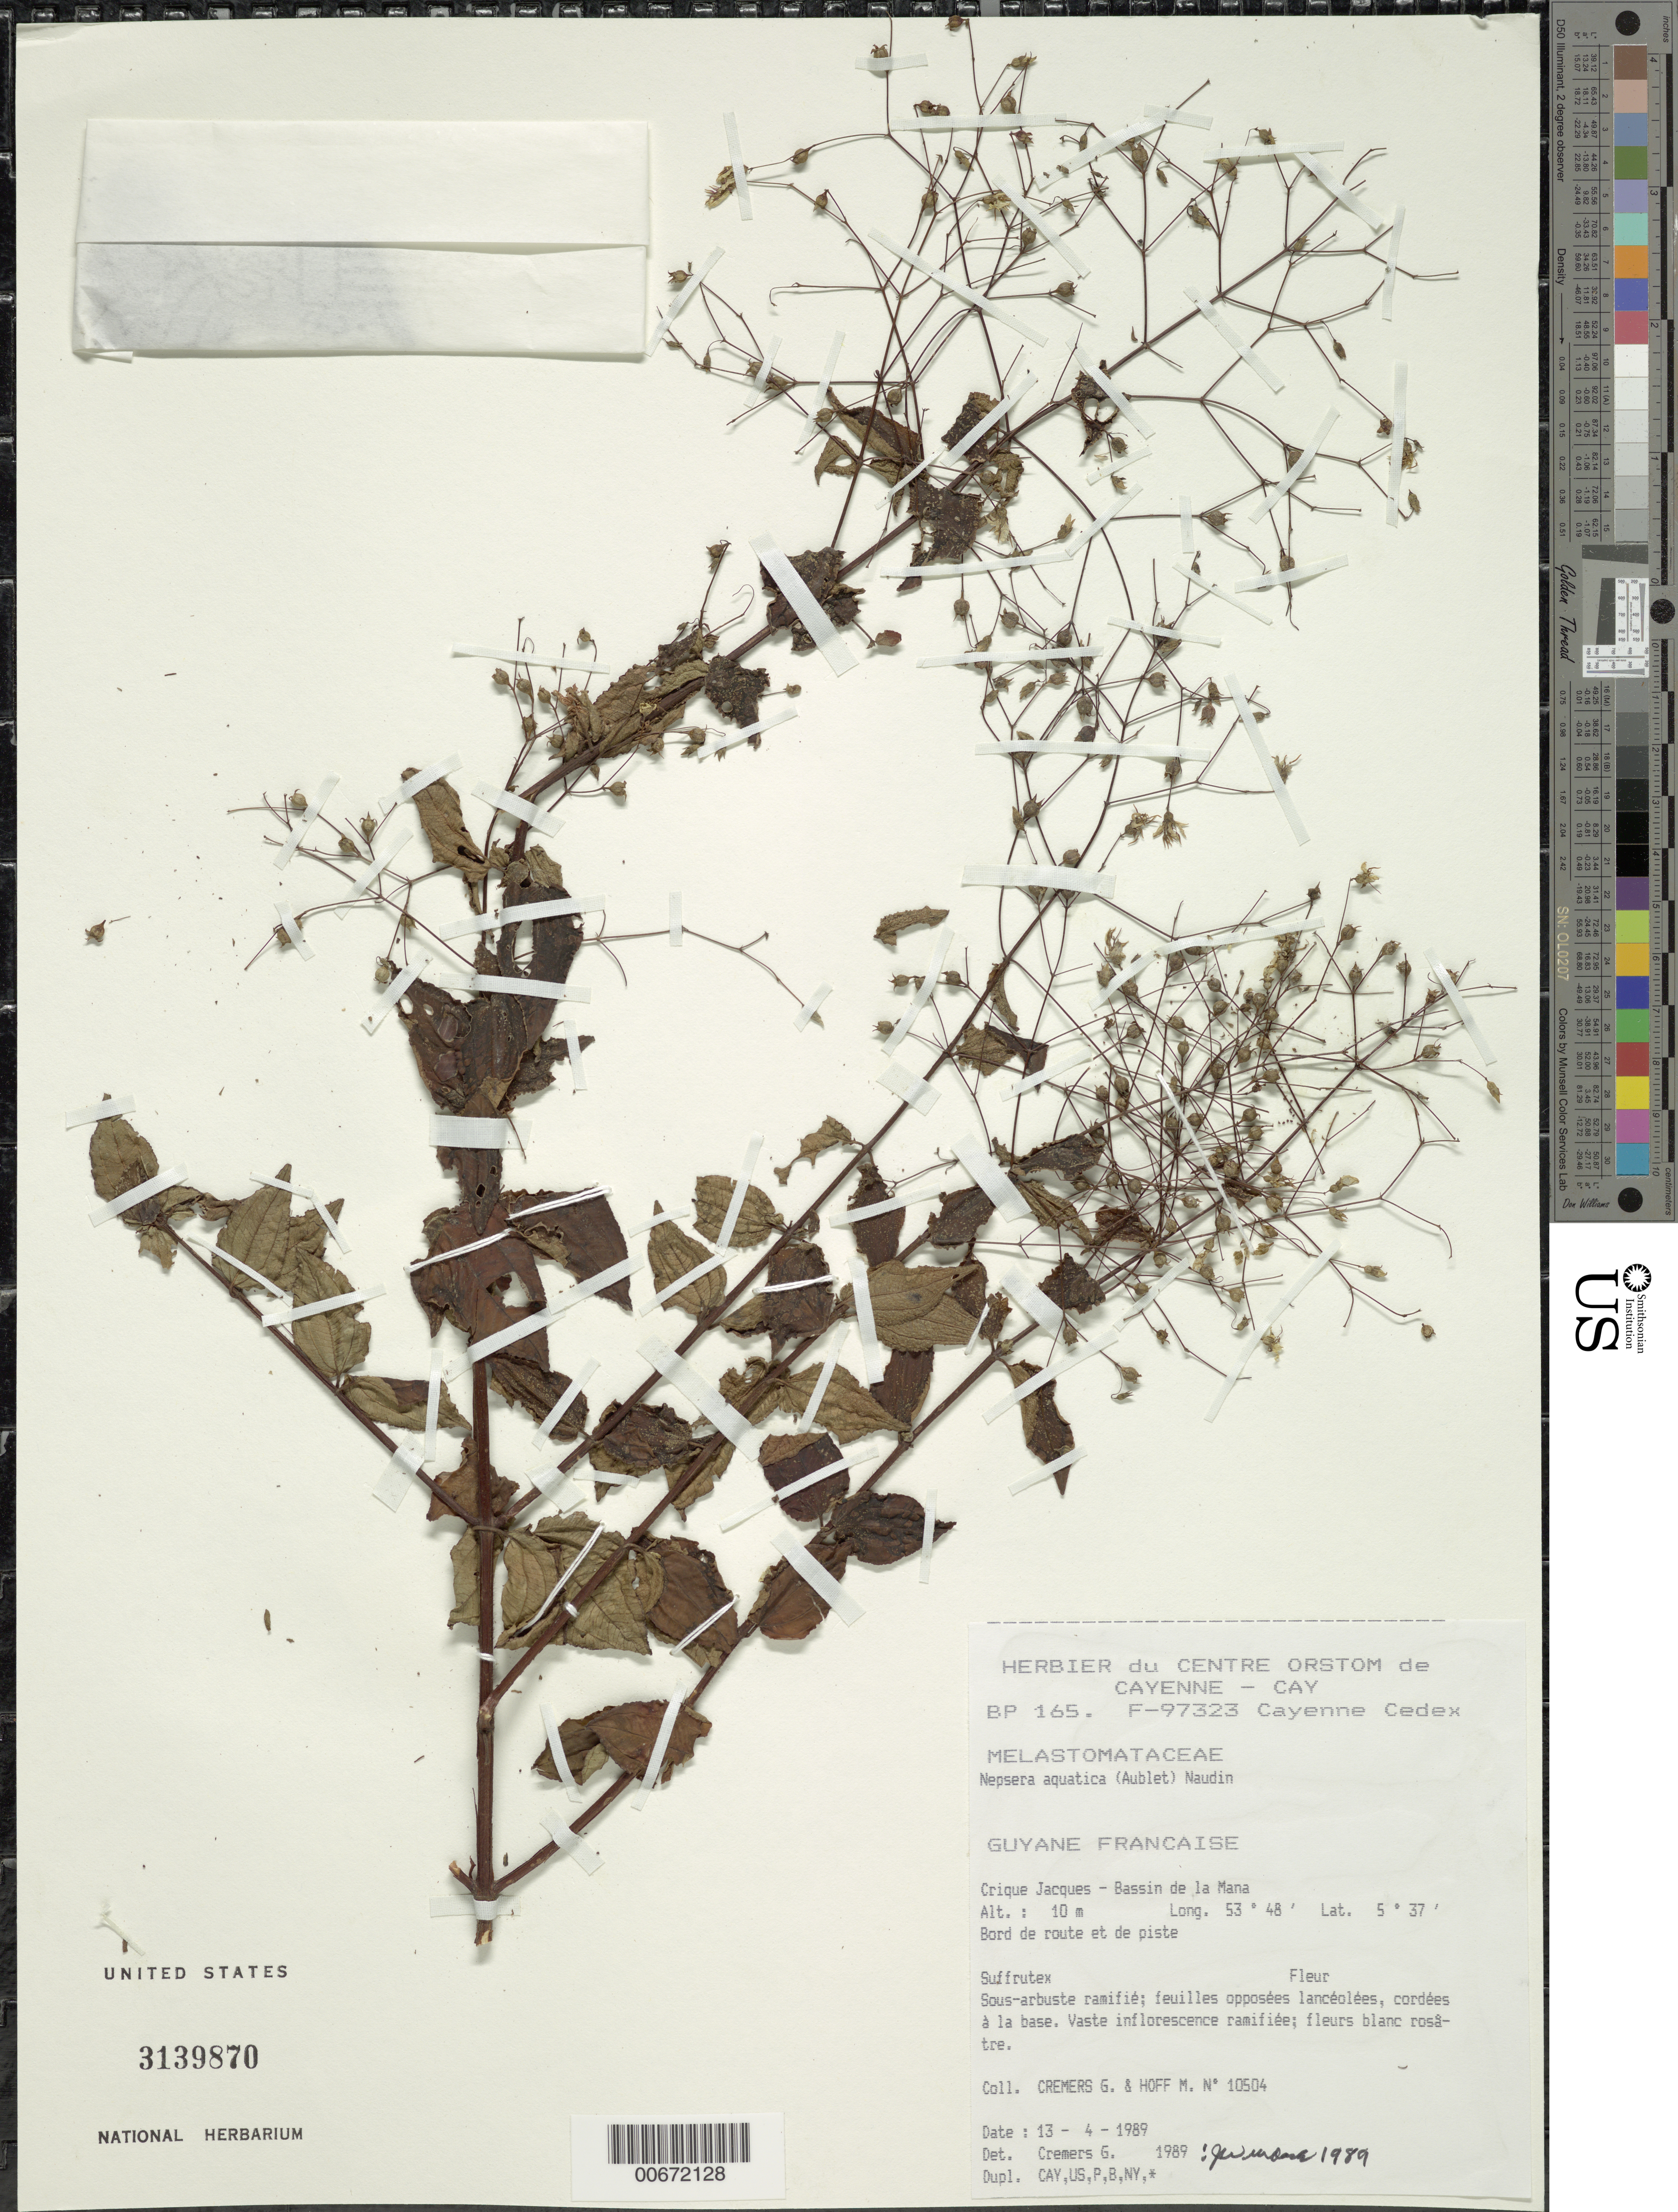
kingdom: Plantae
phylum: Tracheophyta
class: Magnoliopsida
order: Myrtales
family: Melastomataceae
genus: Nepsera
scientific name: Nepsera aquatica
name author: (Aubl.) Naudin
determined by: Wurdack, John J., (US), US (UNITED STATES)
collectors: G. Cremers & M. Hoff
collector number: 10504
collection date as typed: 13-Apr-89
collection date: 1989-04-13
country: French Guiana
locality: Crique Jacques, Bassin de la Mana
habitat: Along road and trail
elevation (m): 10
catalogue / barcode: US 3139870